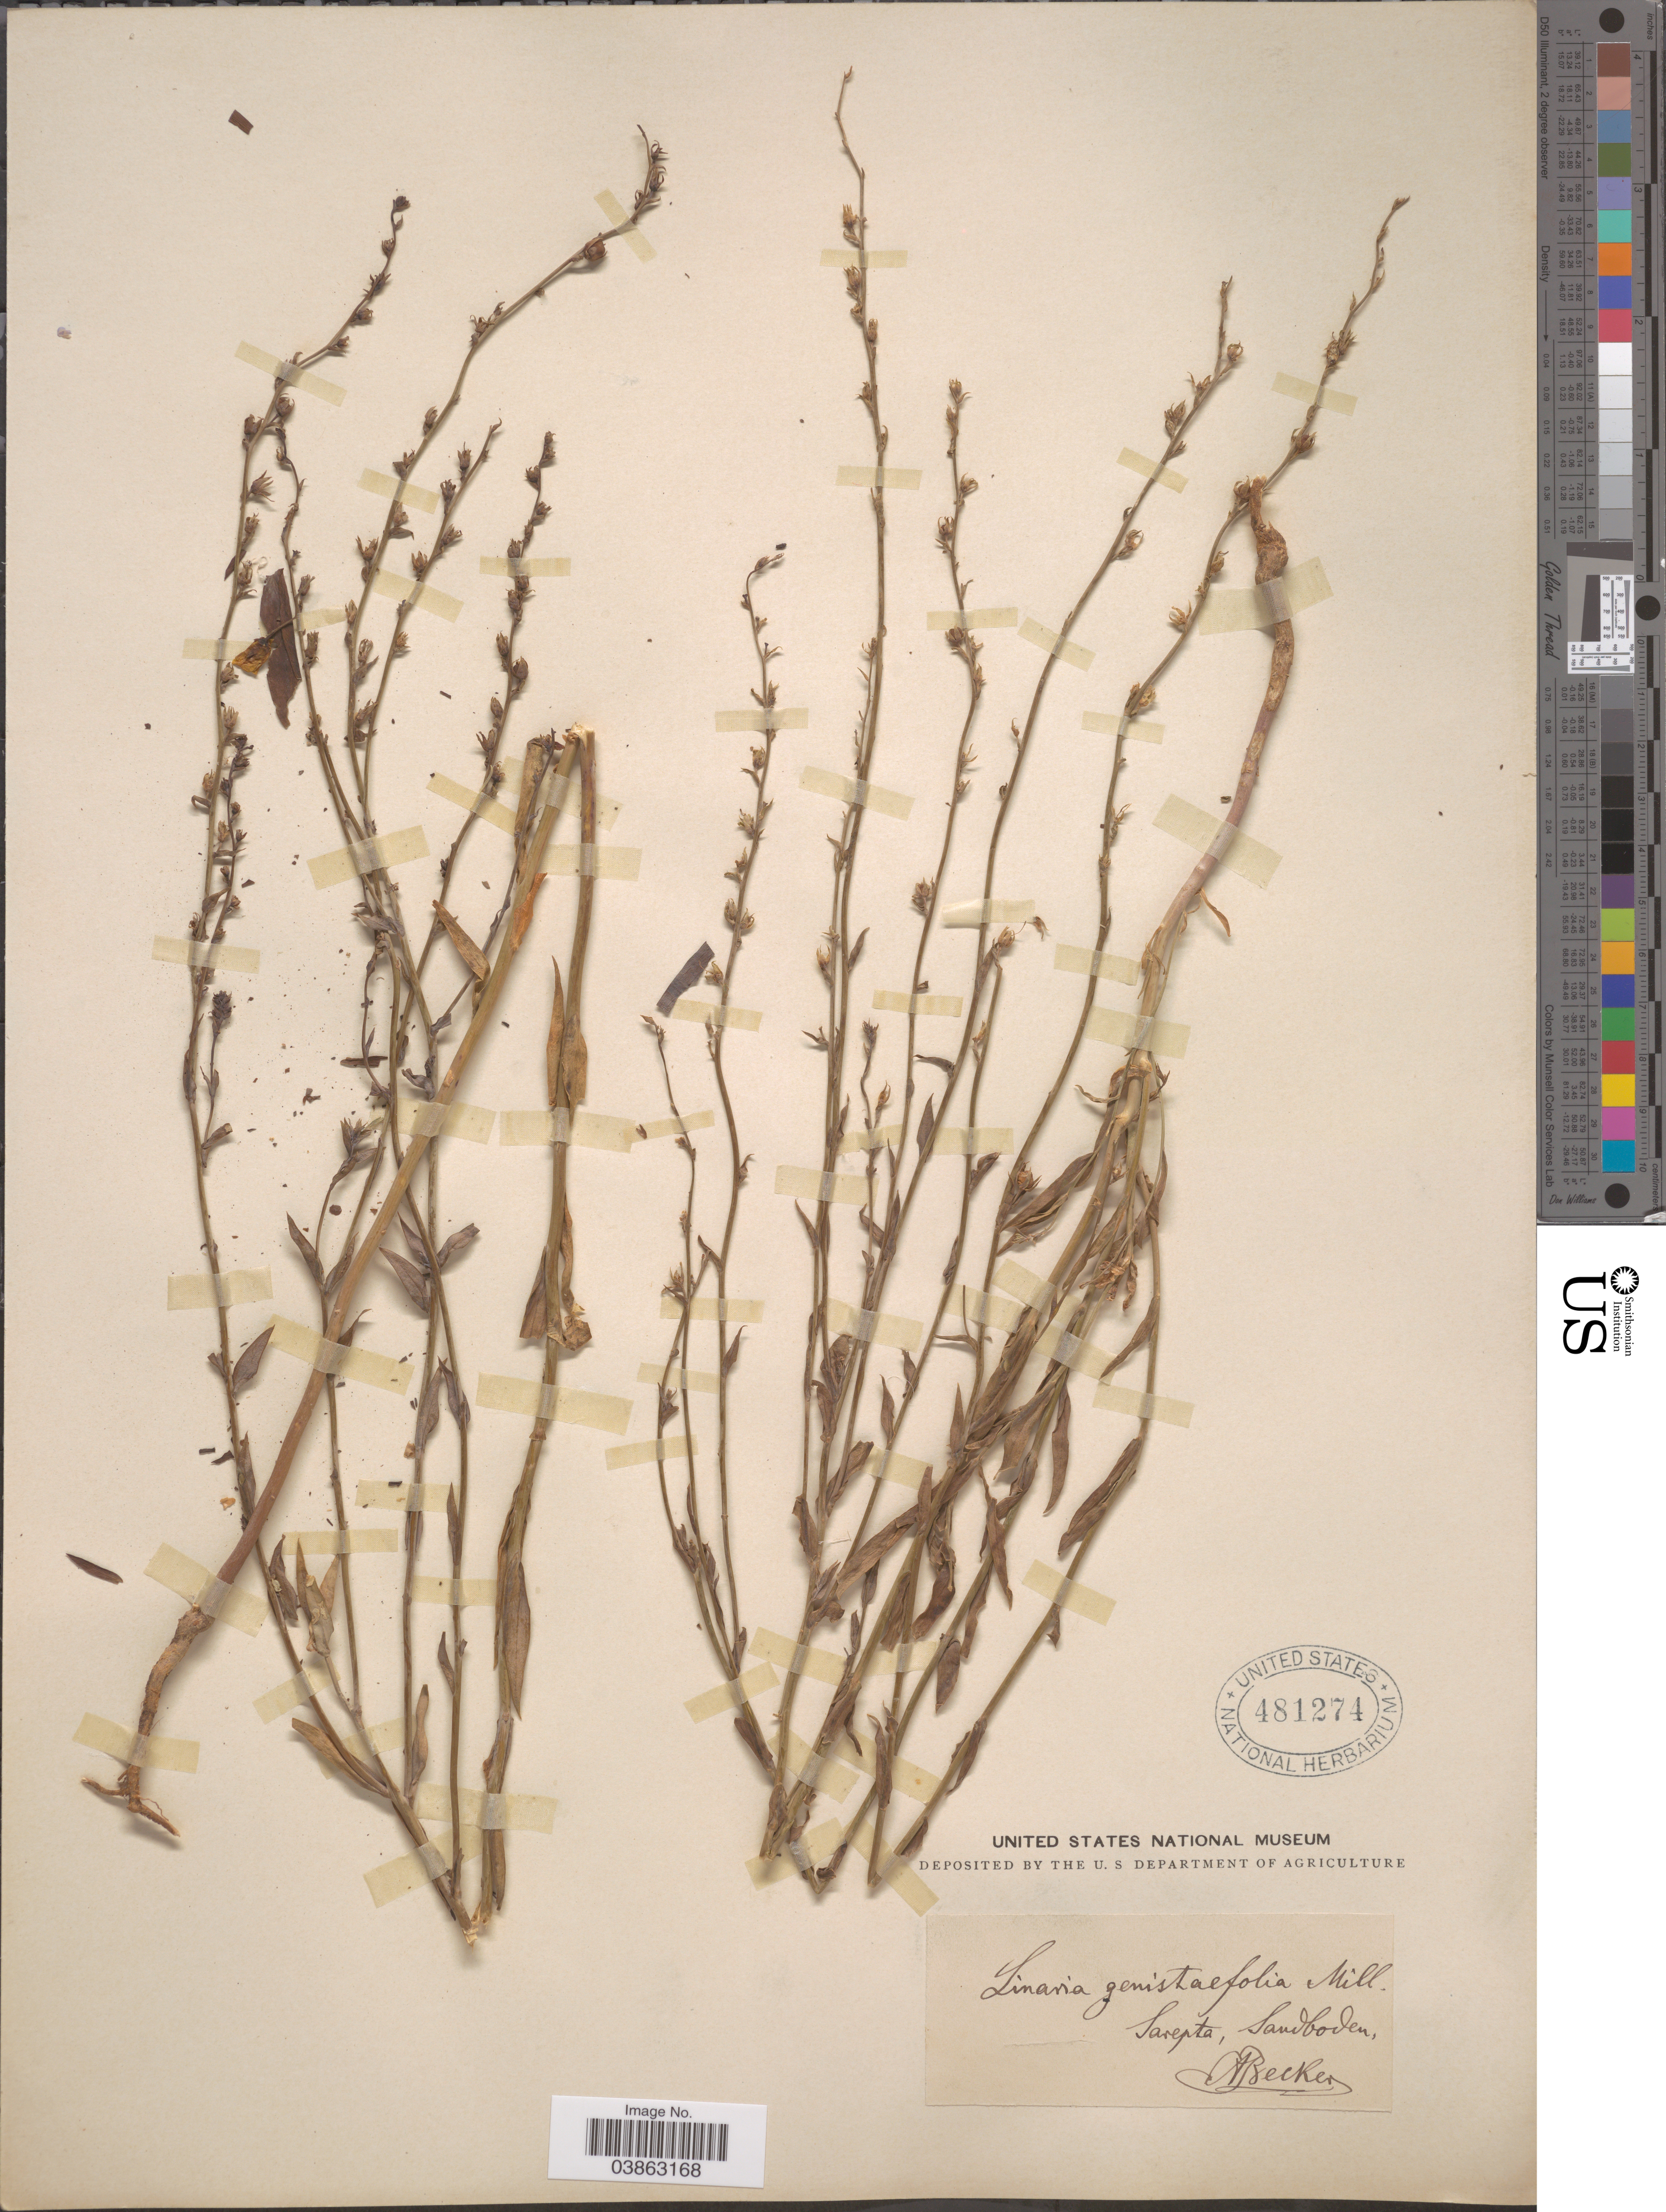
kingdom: Plantae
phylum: Tracheophyta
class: Magnoliopsida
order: Lamiales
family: Plantaginaceae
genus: Linaria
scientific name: Linaria genistifolia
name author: (L.) Mill.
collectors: A. Becker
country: Russian Federation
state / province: Volgograd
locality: Sarepta, Sandboden.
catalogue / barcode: US 481274